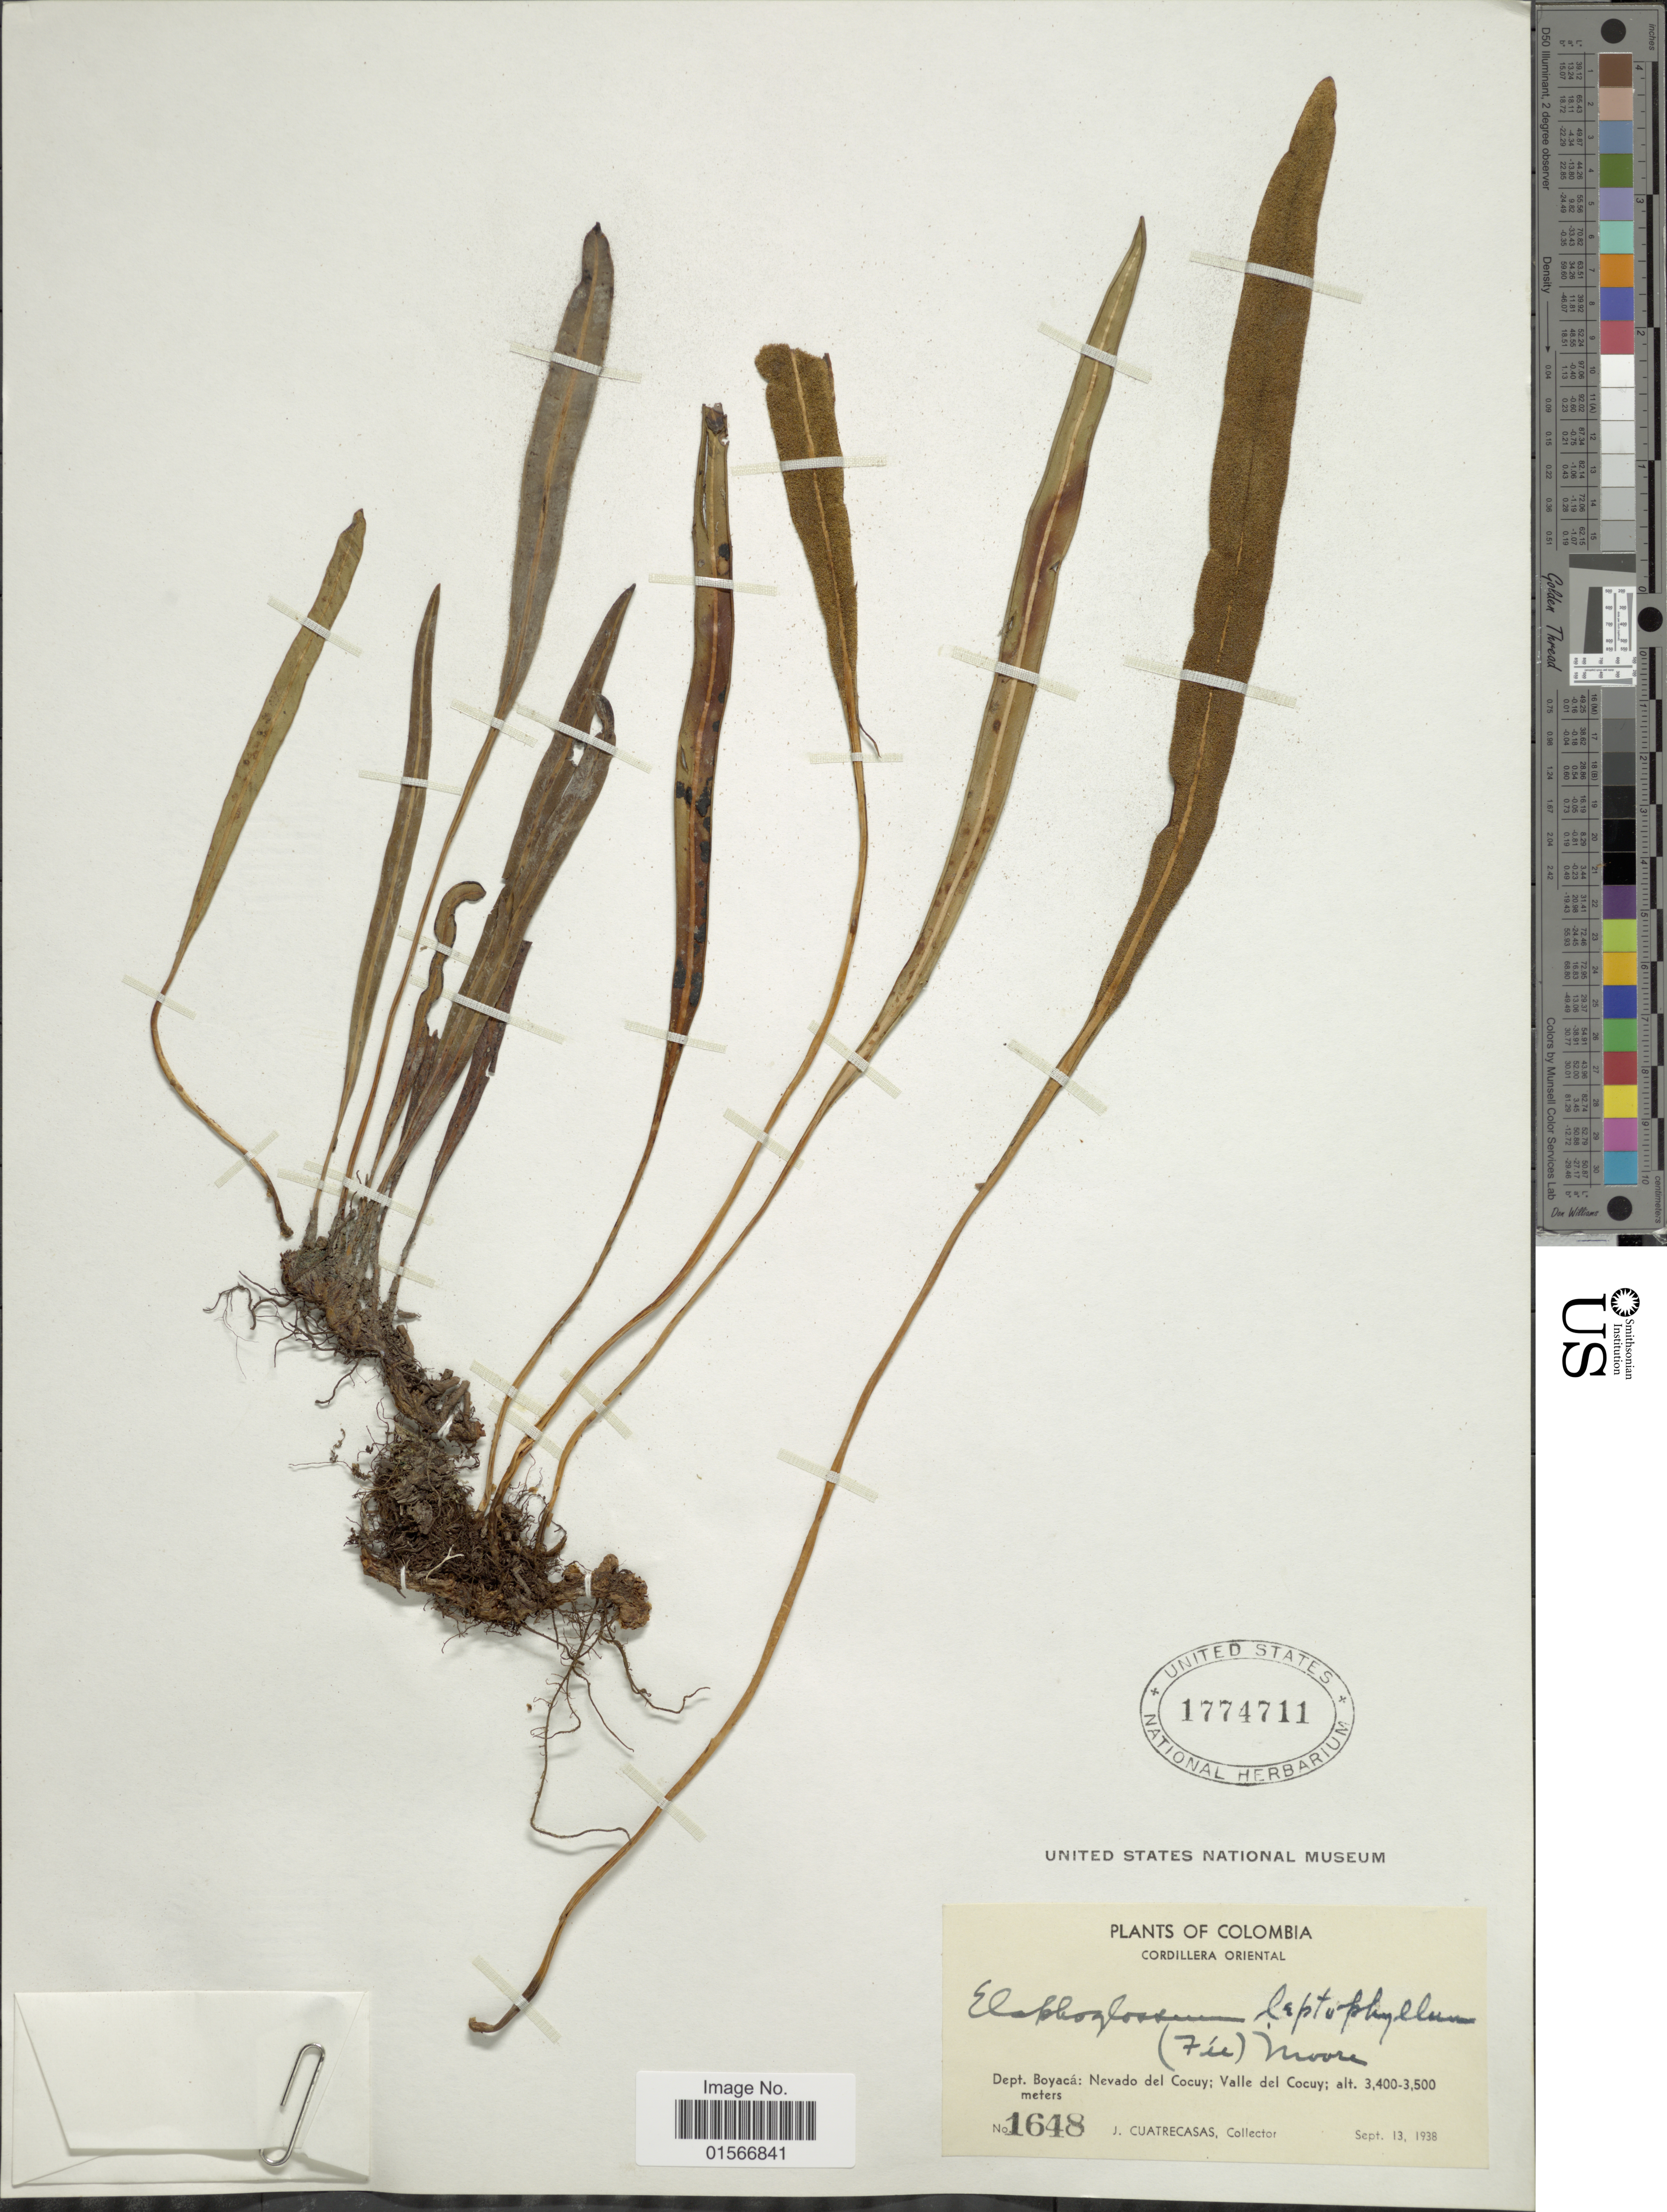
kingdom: Plantae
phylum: Tracheophyta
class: Polypodiopsida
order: Polypodiales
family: Dryopteridaceae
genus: Elaphoglossum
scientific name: Elaphoglossum leptophyllum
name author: (Fée) T. Moore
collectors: J. Cuatrecasas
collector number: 1648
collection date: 1938-09-13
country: Colombia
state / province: Boyacá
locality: Cordillera Oriental, Dept. Boyacá: Nevado del Cocuy; Valle del Cocuy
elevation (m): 3400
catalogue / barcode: US 1774711